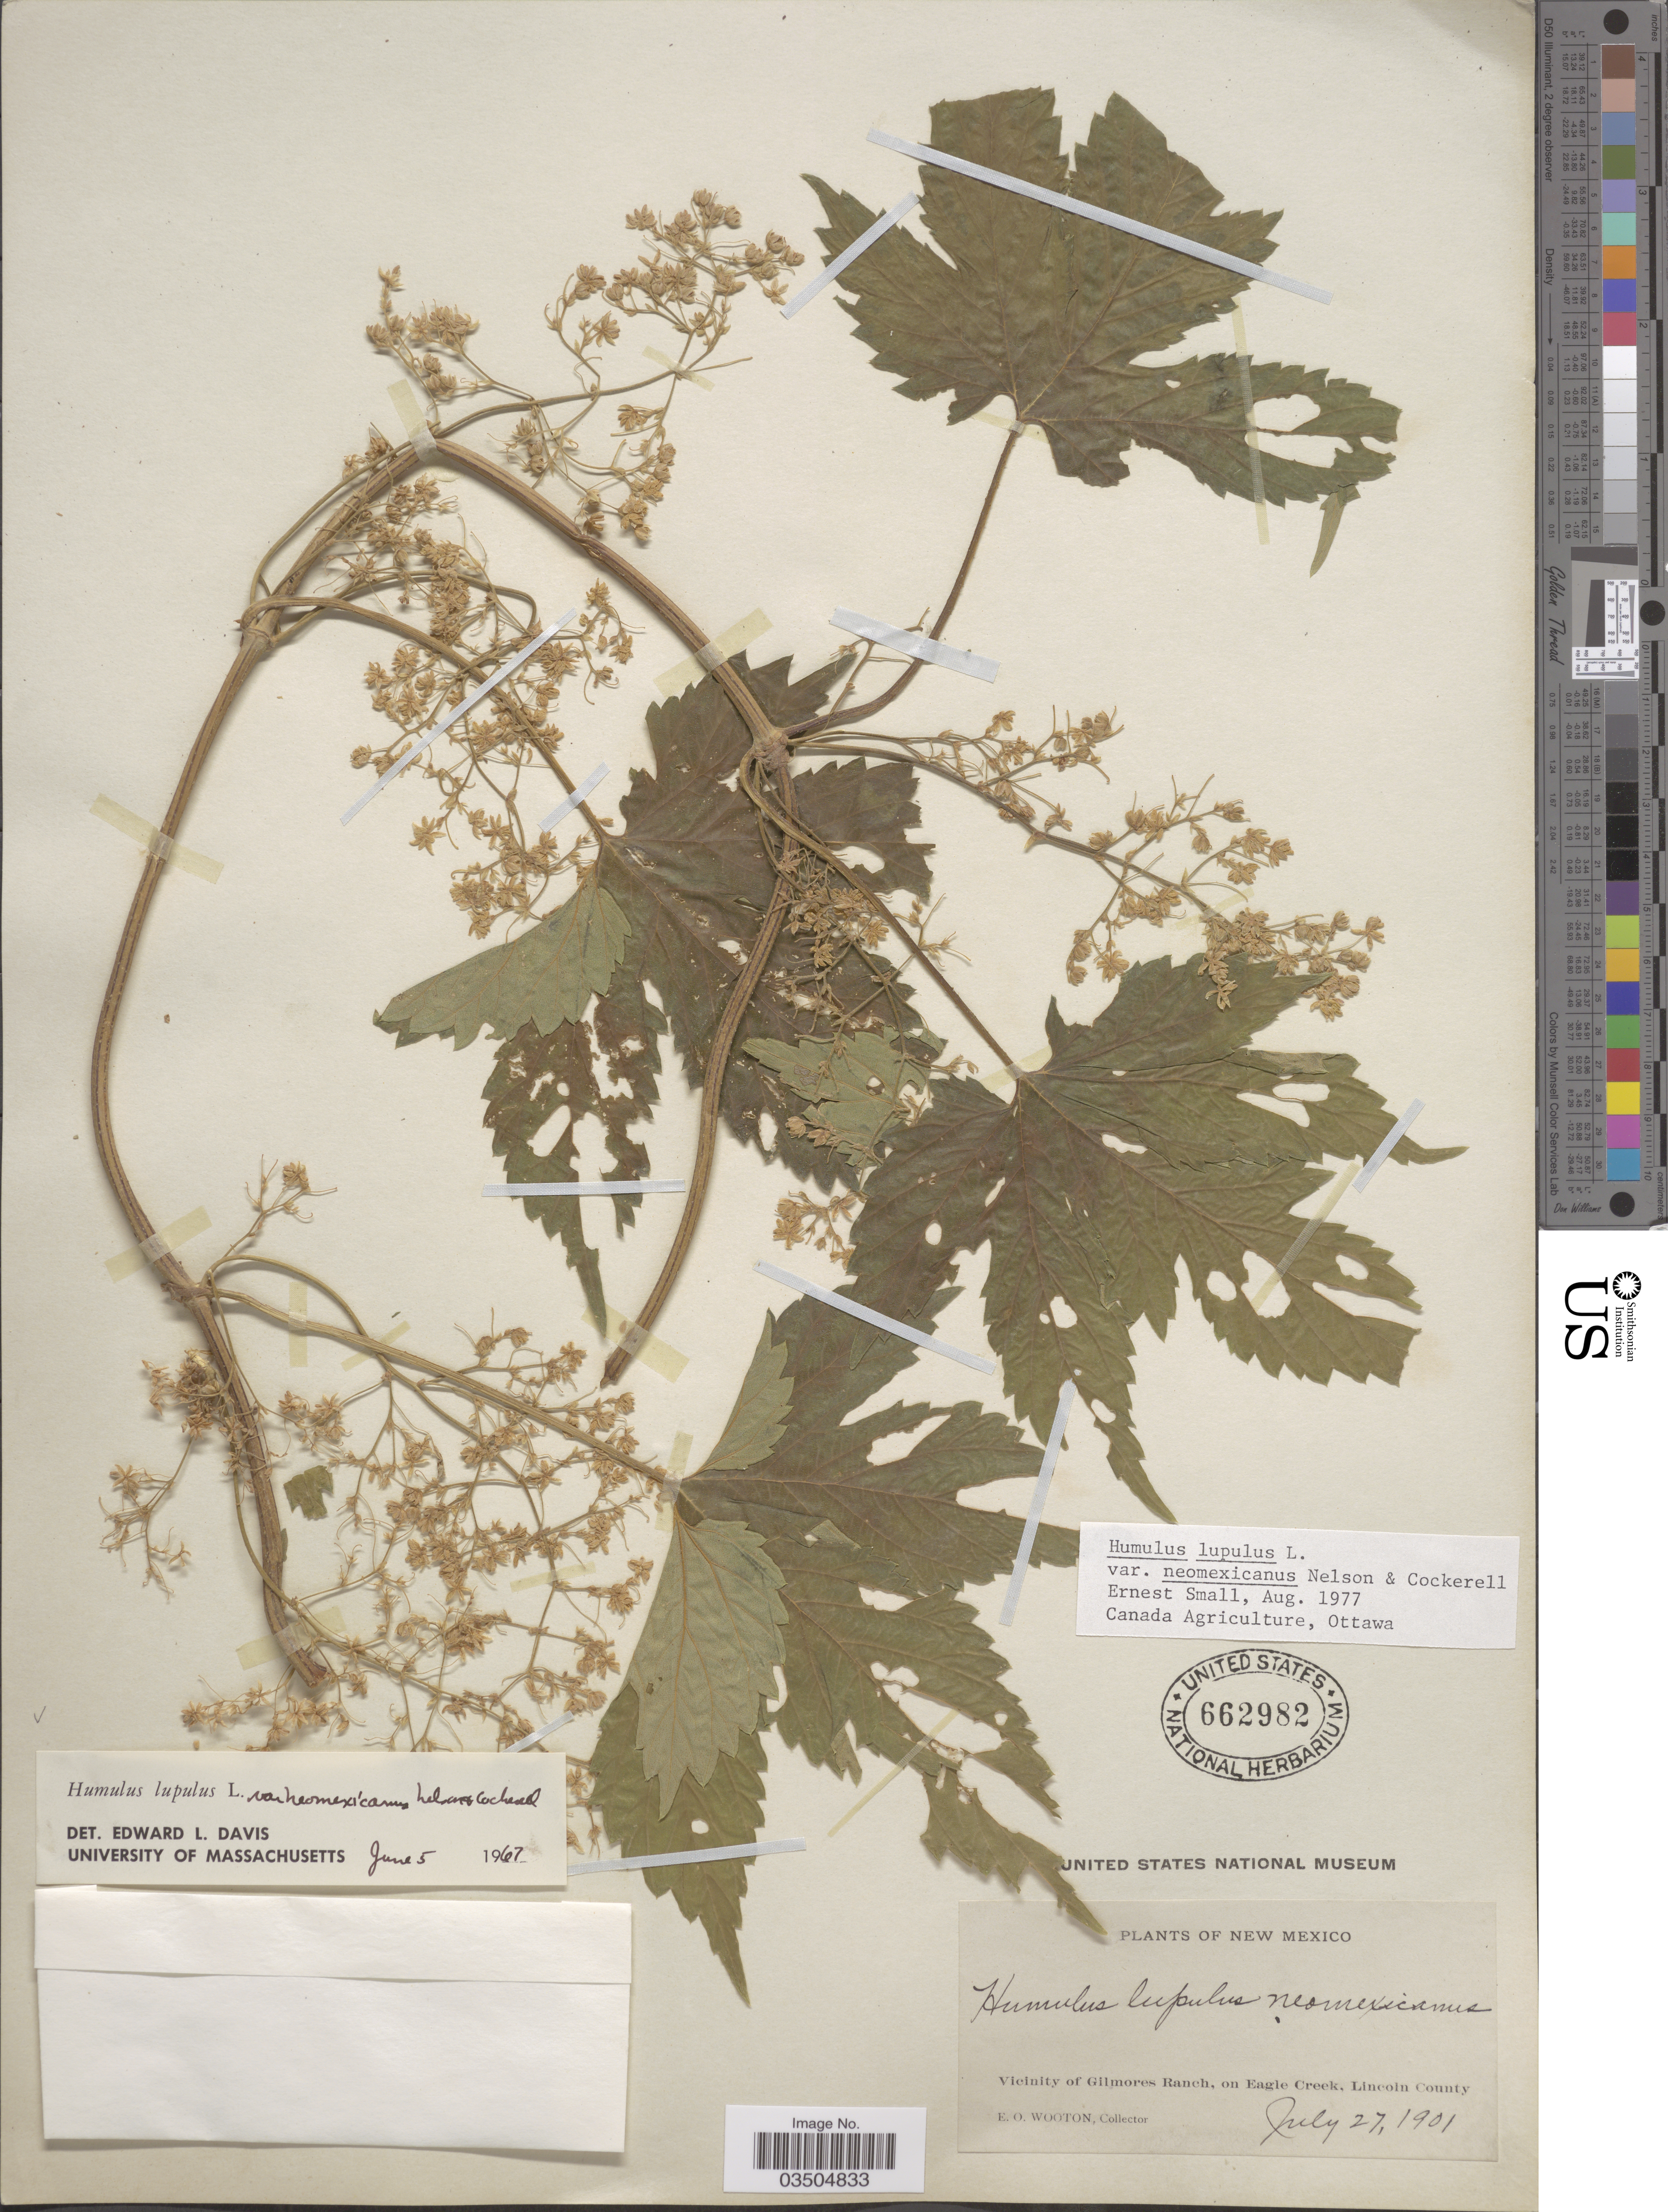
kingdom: Plantae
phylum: Tracheophyta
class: Magnoliopsida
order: Rosales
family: Cannabaceae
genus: Humulus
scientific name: Humulus neomexicanus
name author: (A. Nelson & Cockerell) Rydb.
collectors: E. O. Wooton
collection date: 1901-07-27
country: United States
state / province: New Mexico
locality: Vicinity of Gilmores Ranch, on Eagle Creek, Lincoln County.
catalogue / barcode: US 662982